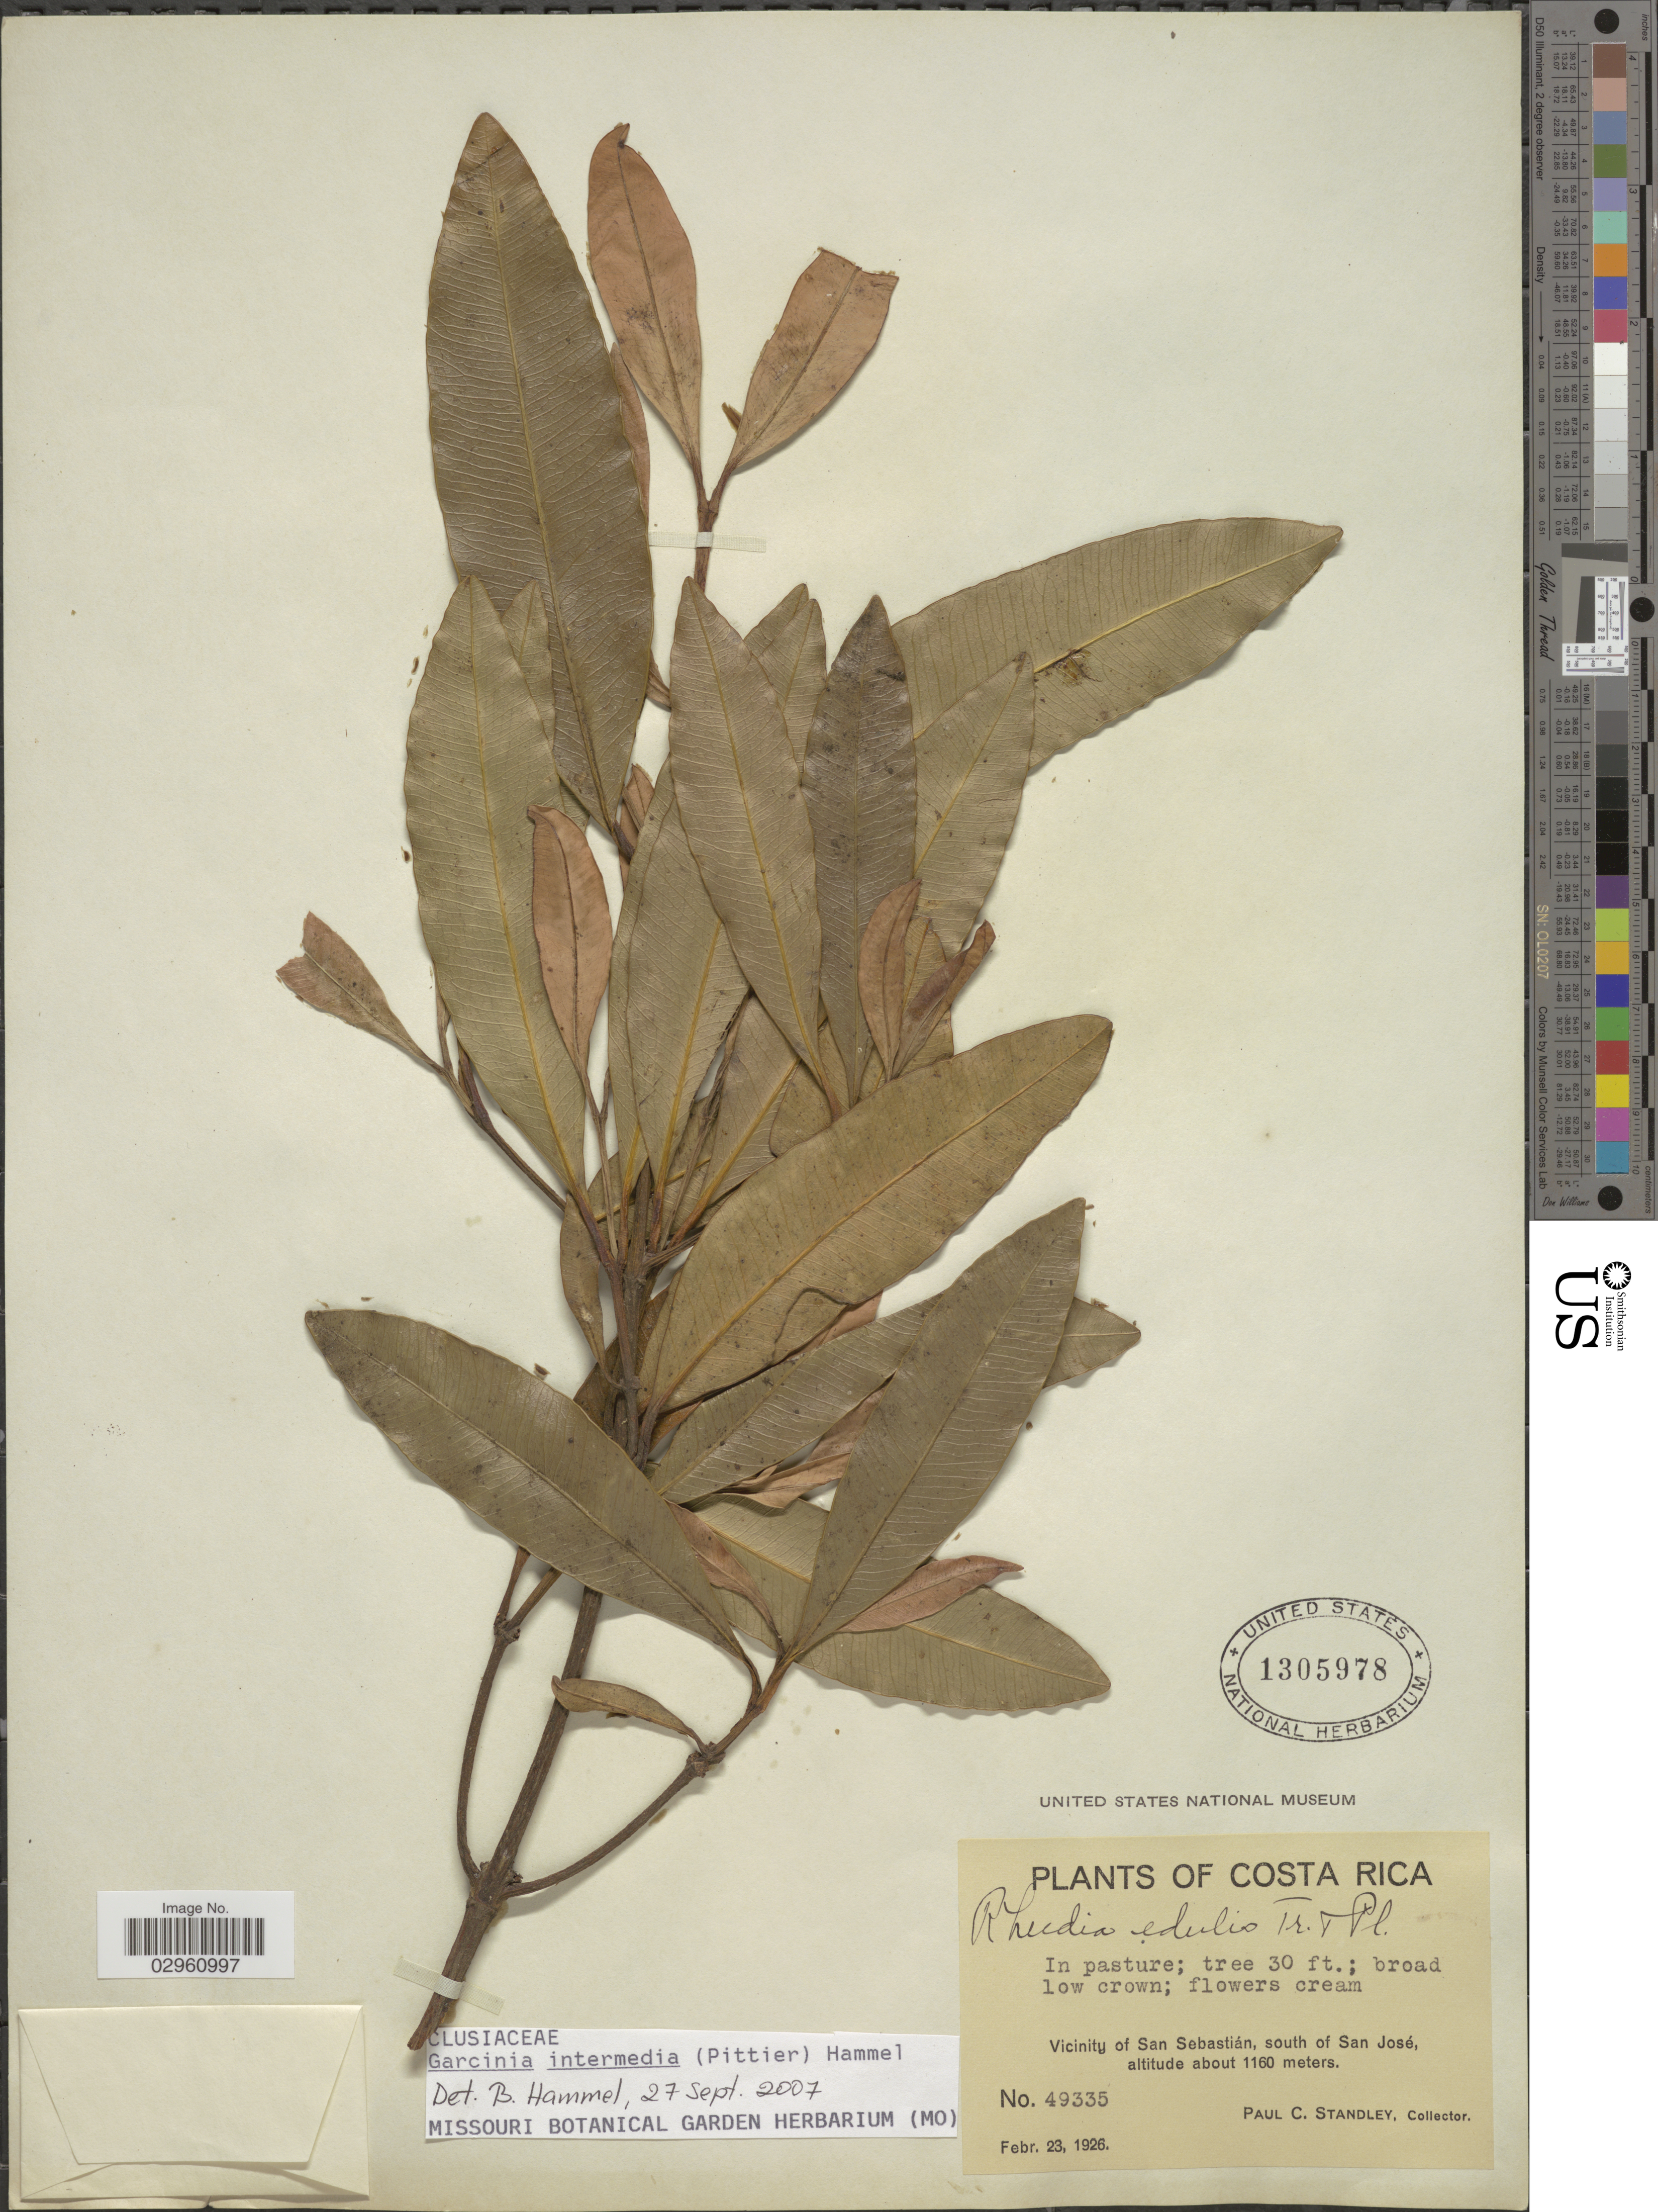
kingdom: Plantae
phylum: Tracheophyta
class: Magnoliopsida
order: Malpighiales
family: Clusiaceae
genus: Garcinia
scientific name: Garcinia intermedia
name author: (Pittier) Hammel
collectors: P. C. Standley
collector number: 49335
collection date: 1926-02-23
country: Costa Rica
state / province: San José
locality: Vicinity of San Sebastián, south of San José.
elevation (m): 1160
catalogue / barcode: US 1305978